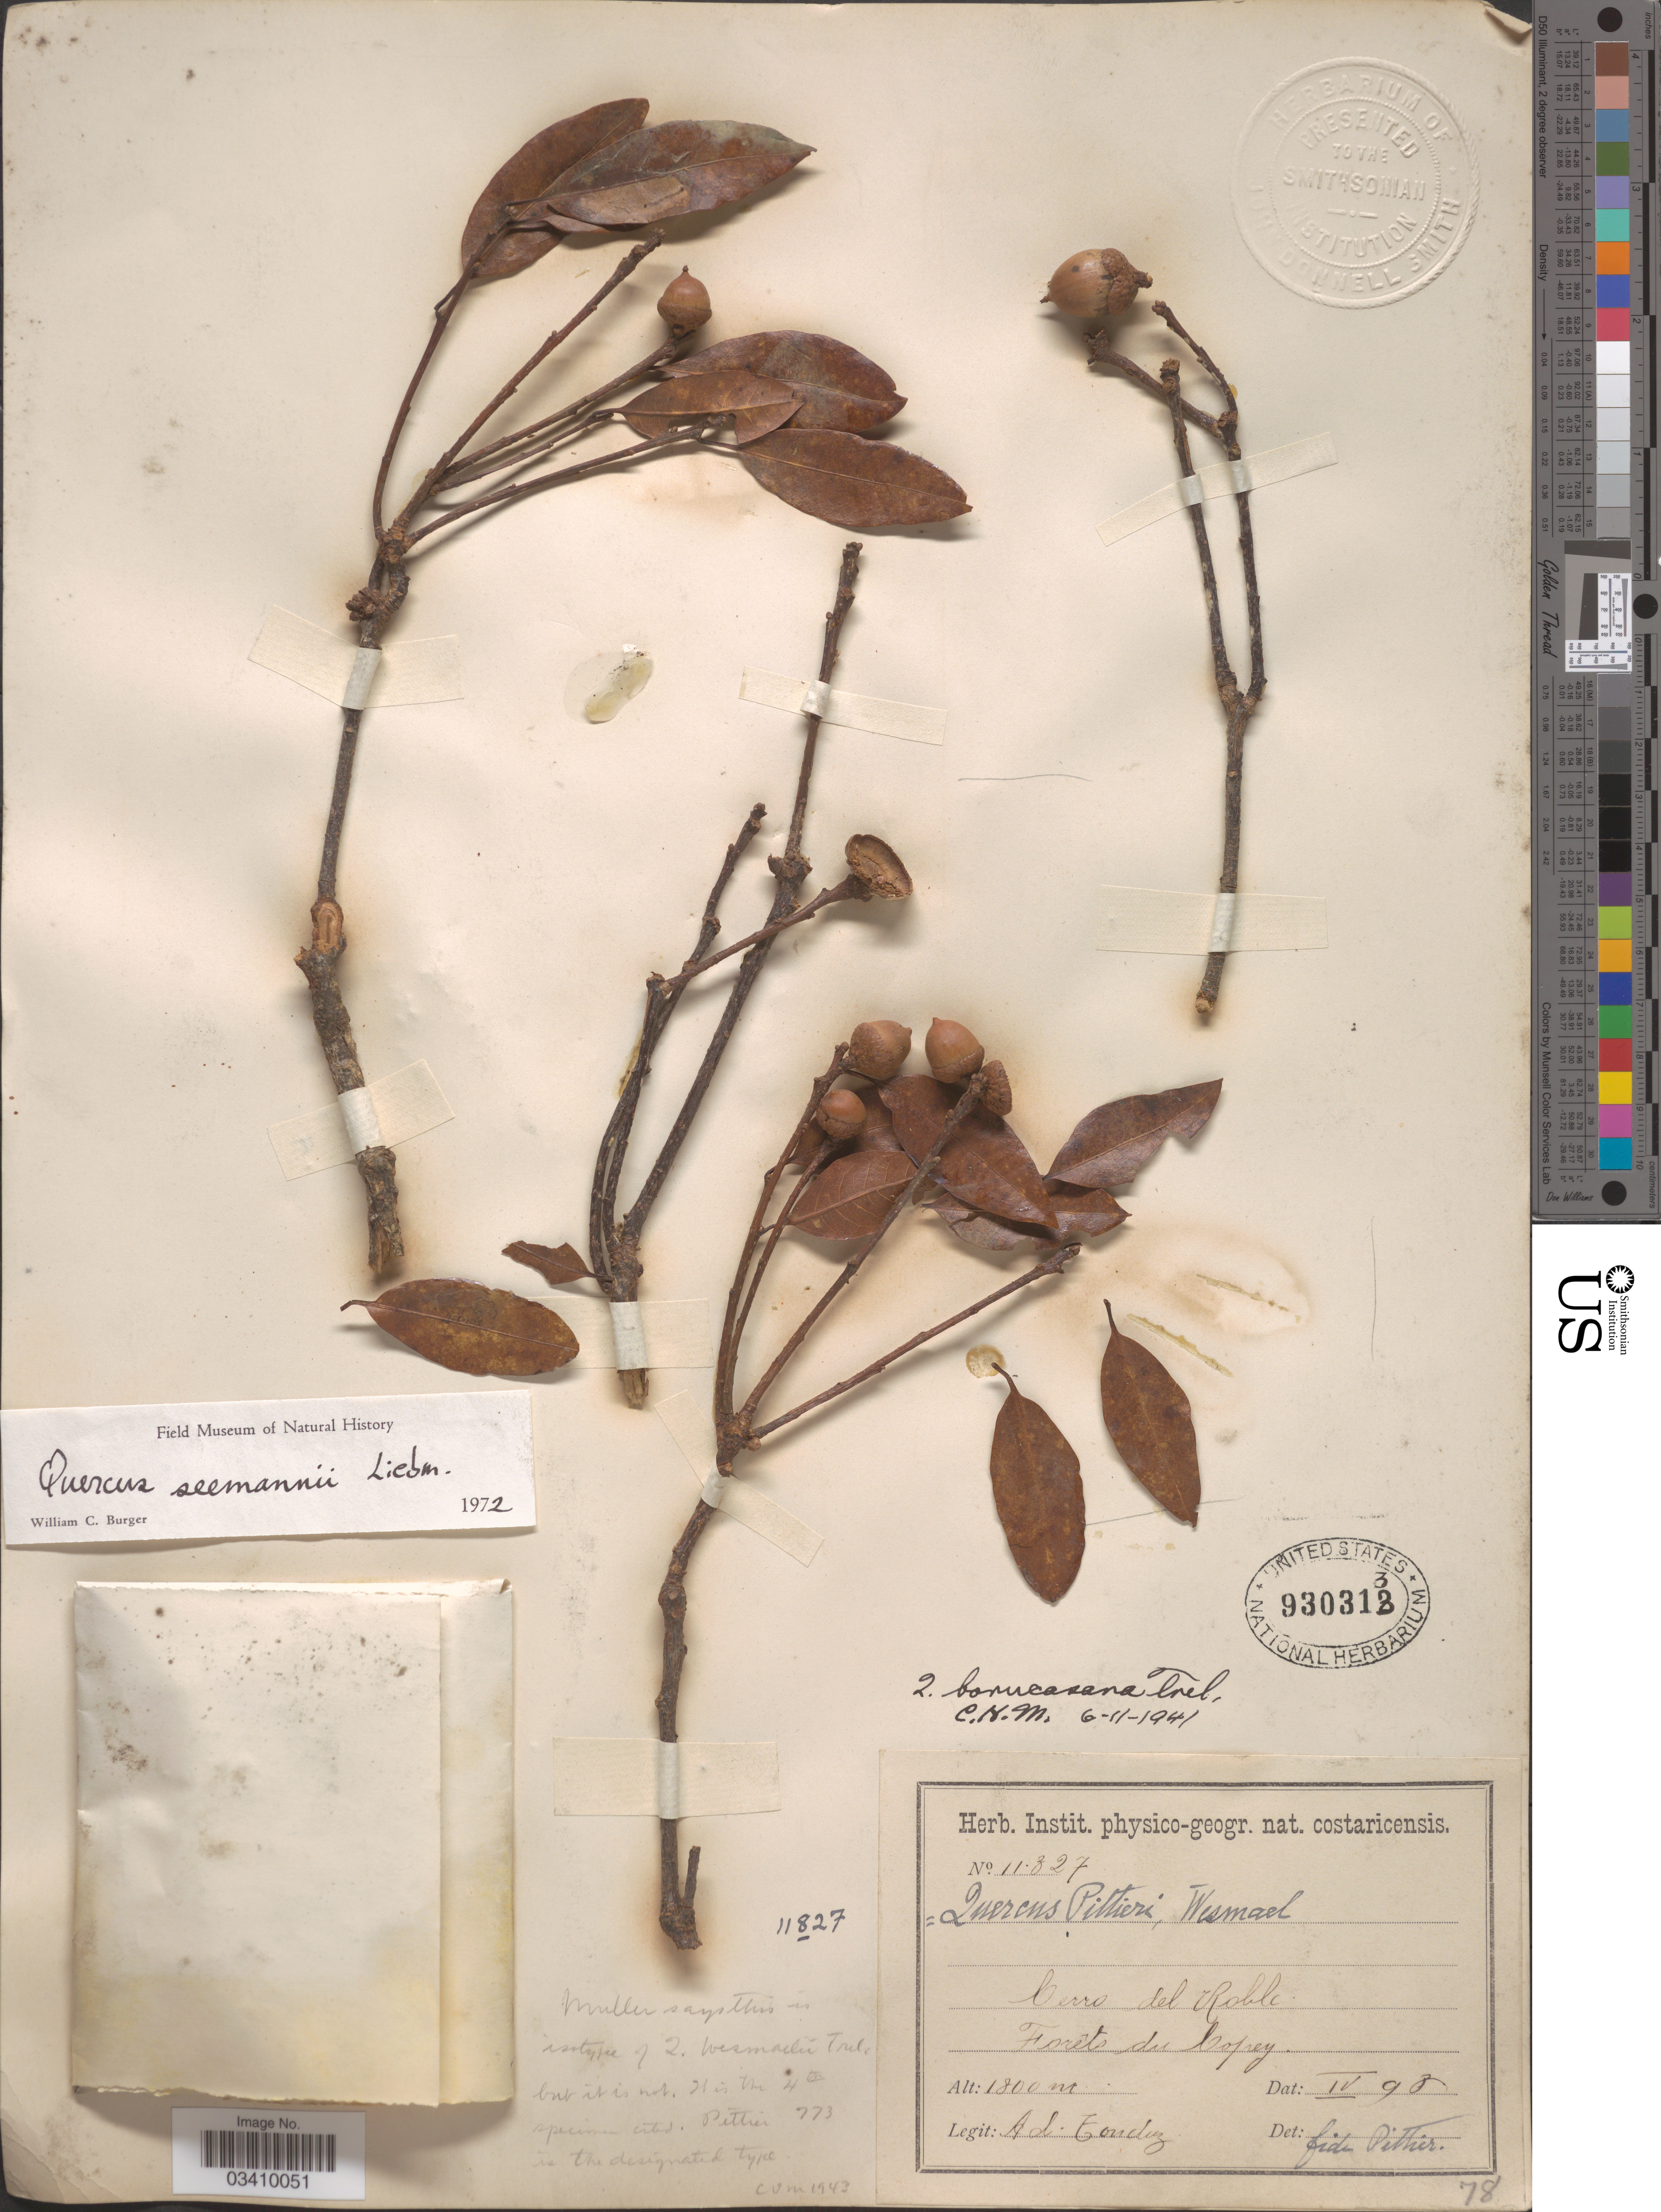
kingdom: Plantae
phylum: Tracheophyta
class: Magnoliopsida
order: Fagales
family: Fagaceae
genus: Quercus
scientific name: Quercus seemannii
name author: Liebm.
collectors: A. Tonduz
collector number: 11827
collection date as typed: Transcribed d/m/y: 11/4/98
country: Costa Rica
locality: Cerro del Roble. Forêts du Copey.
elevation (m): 1800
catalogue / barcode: US 930313